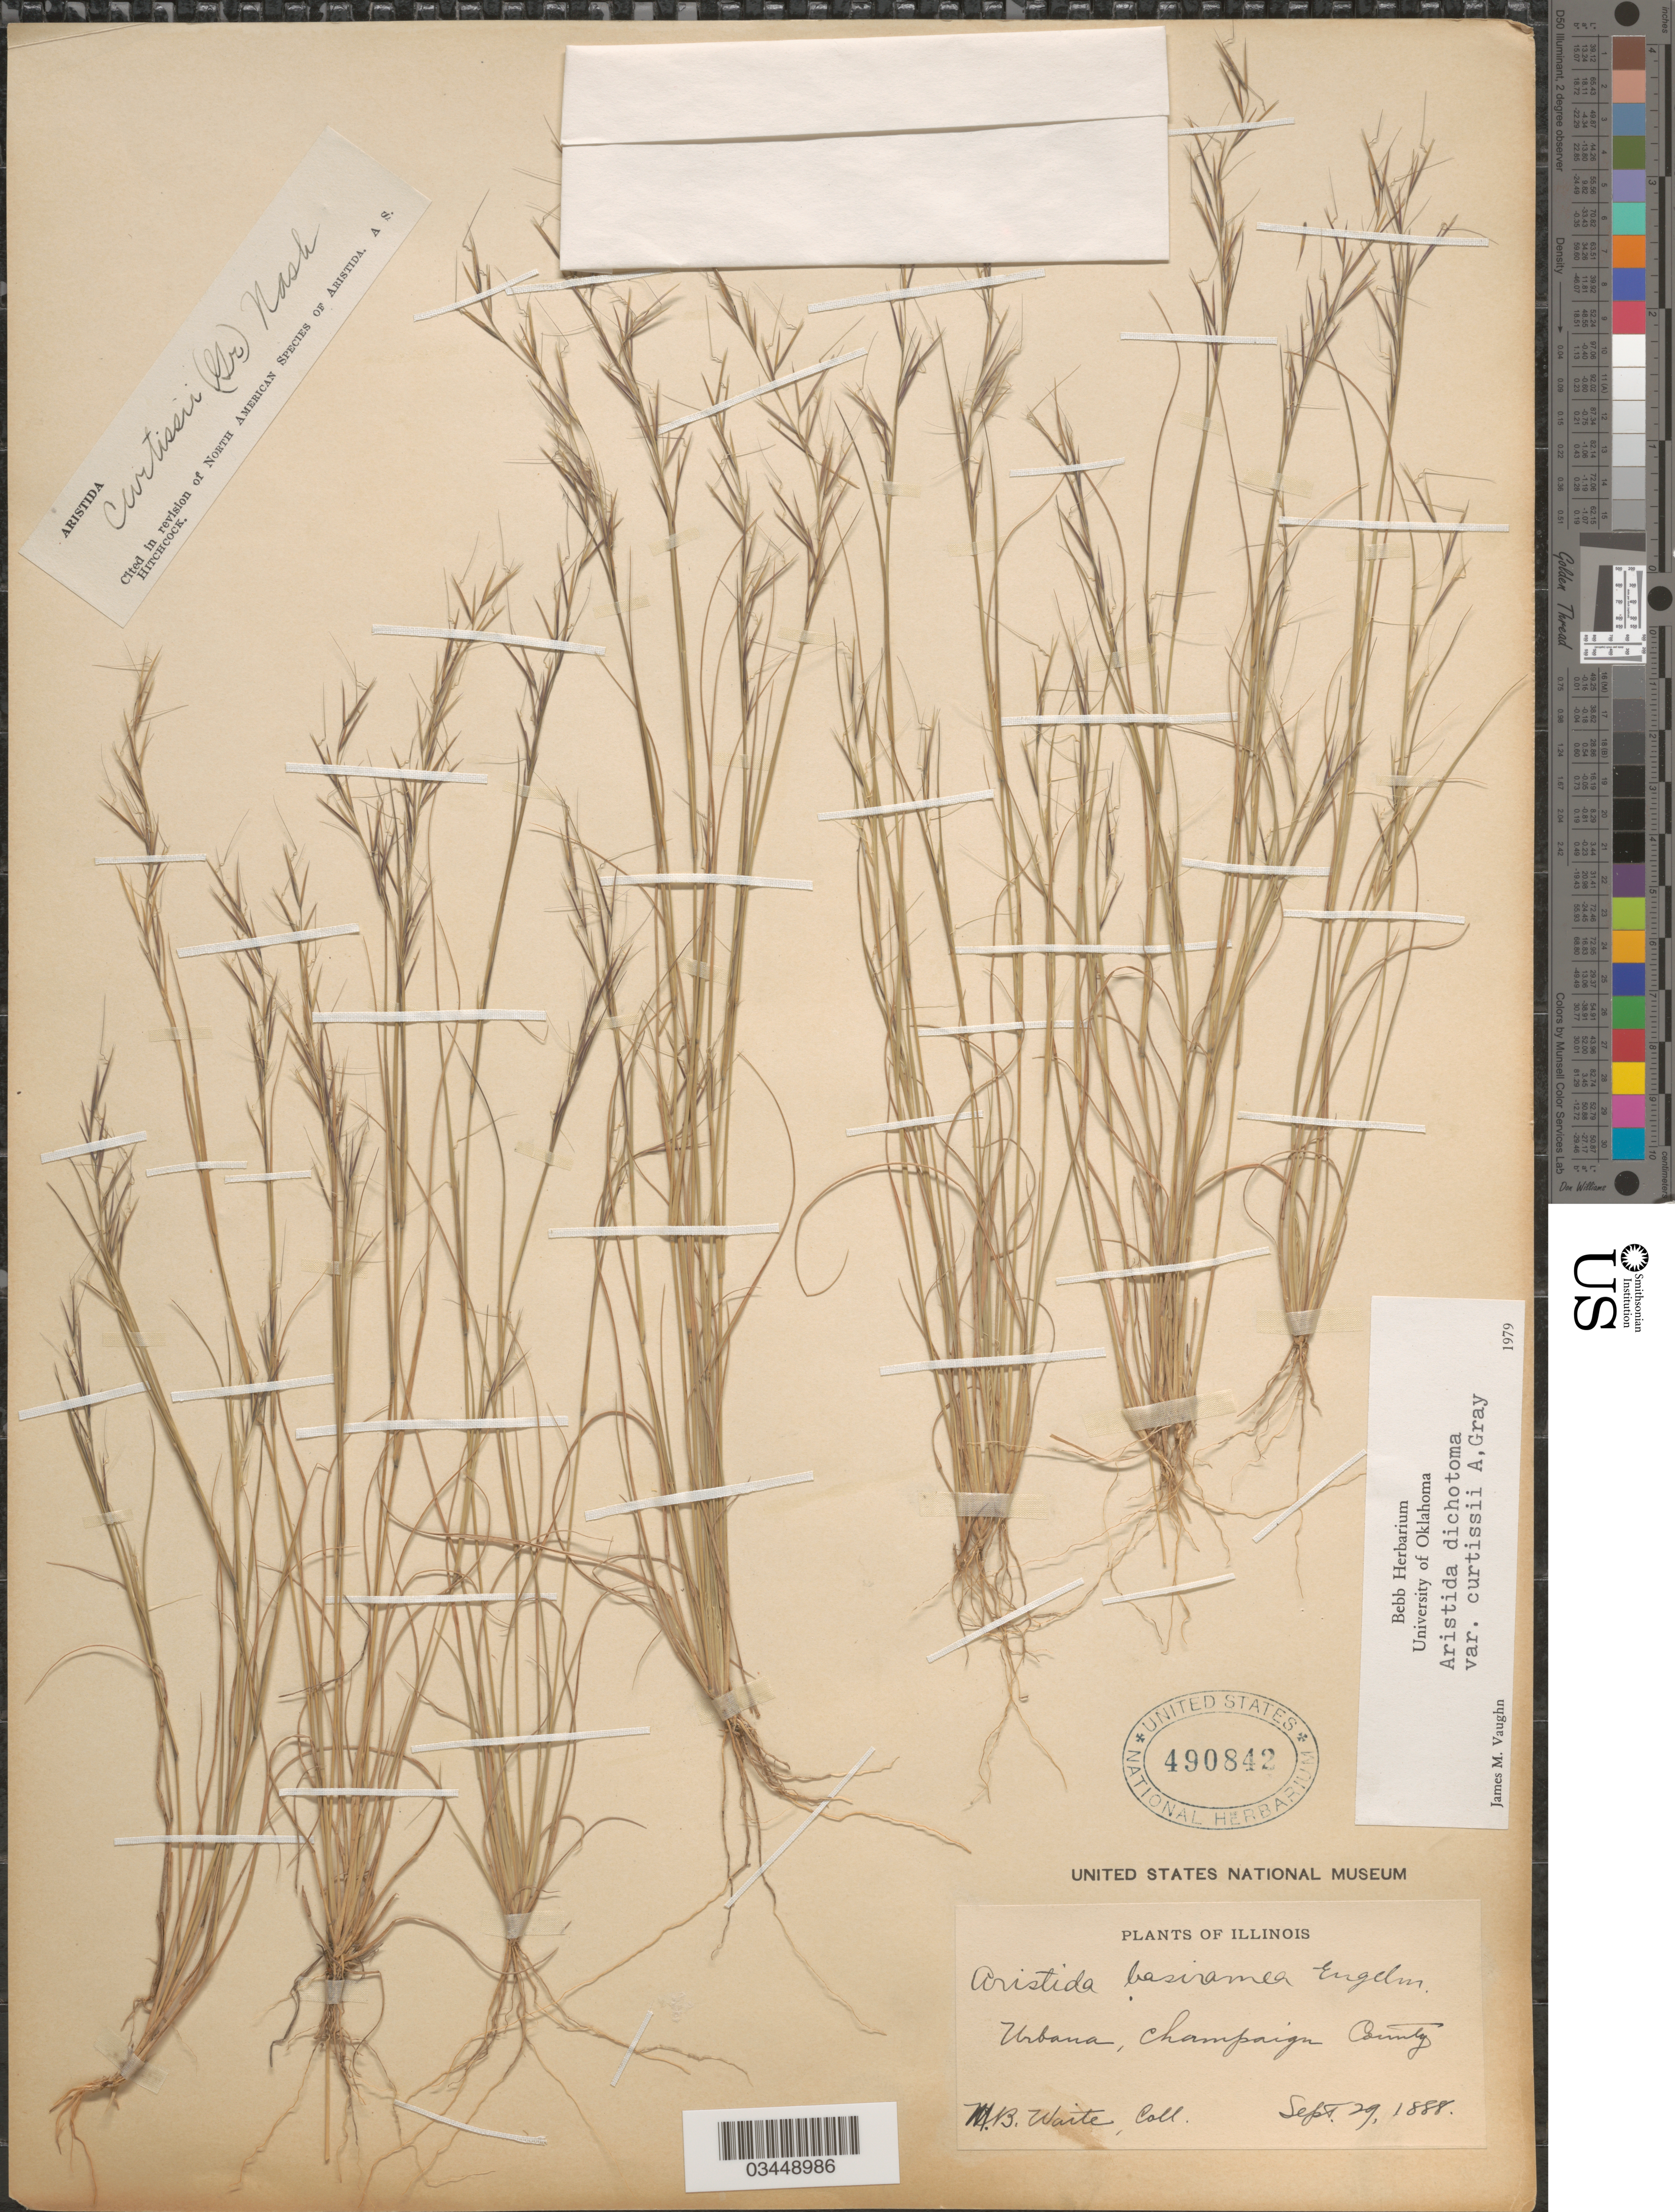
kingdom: Plantae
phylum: Tracheophyta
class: Liliopsida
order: Poales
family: Poaceae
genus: Aristida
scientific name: Aristida dichotoma var. curtisii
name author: A. Gray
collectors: M. B. Waite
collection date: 1888-09-29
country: United States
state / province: Illinois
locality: Urbana, Champaign County.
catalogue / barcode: US 490842